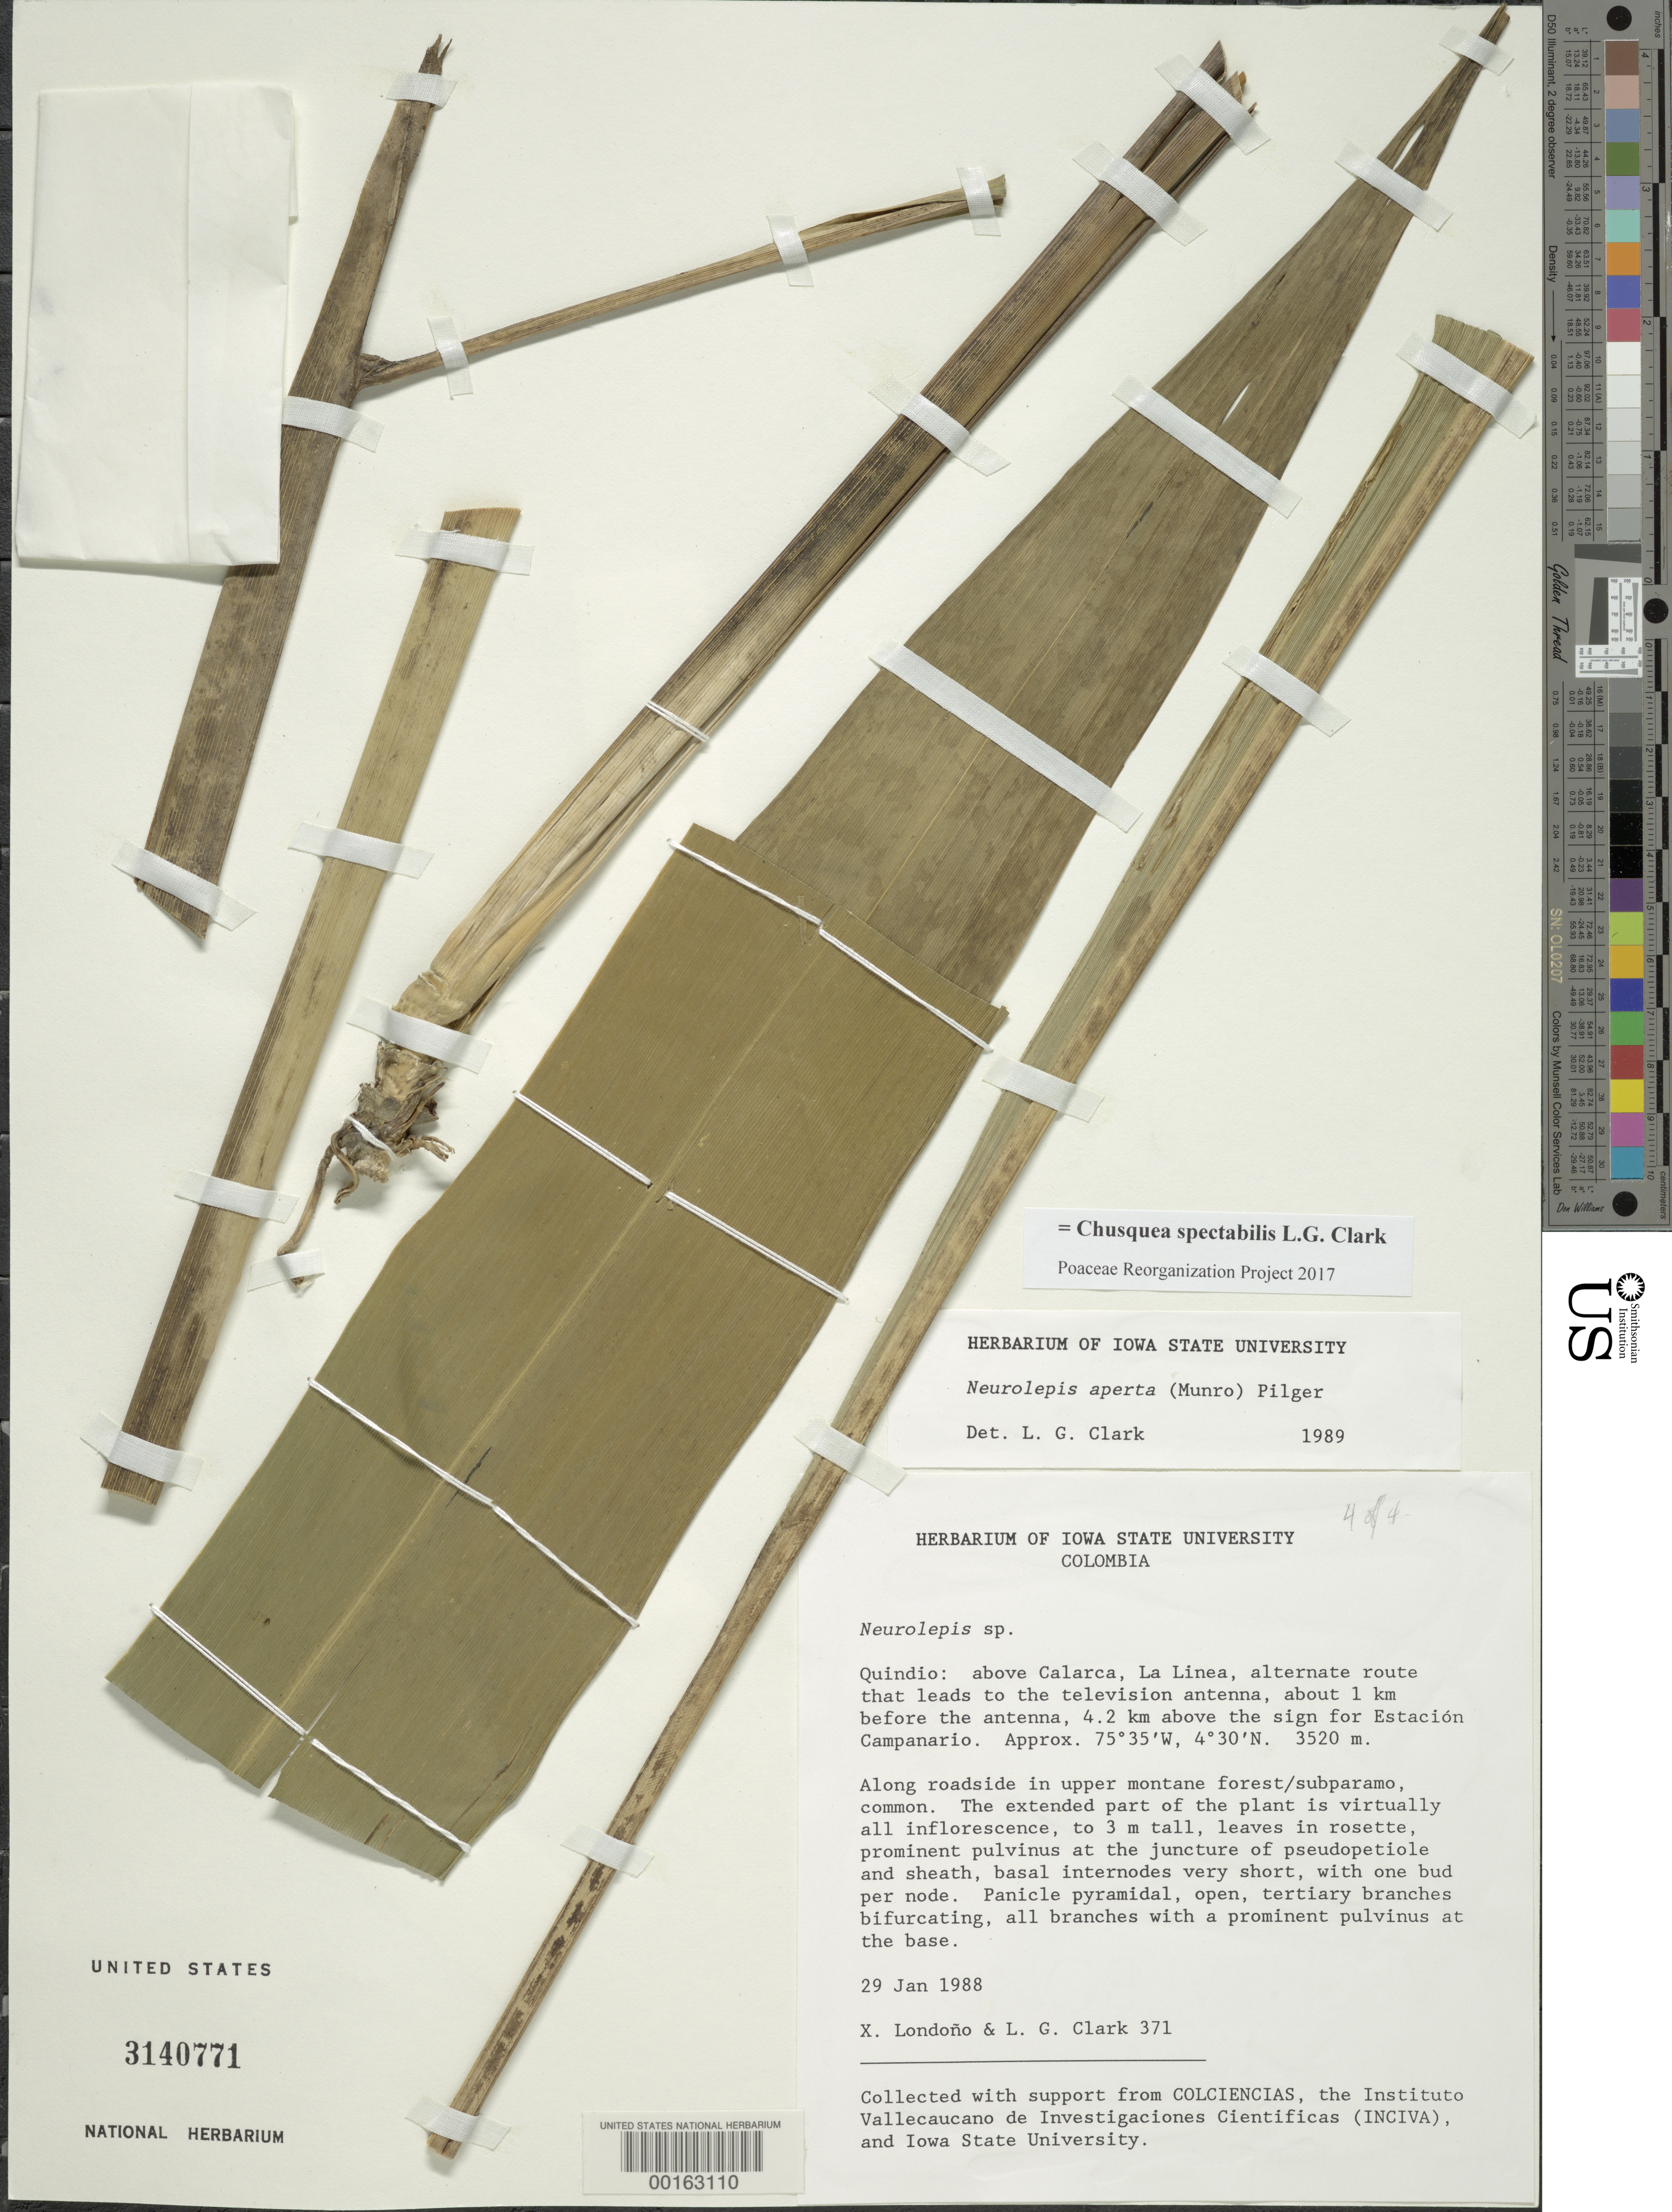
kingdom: Plantae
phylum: Tracheophyta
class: Liliopsida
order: Poales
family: Poaceae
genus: Chusquea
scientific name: Chusquea spectabilis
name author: L.G. Clark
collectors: X. Londoño & L. G. Clark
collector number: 371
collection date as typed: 29 Jan 1988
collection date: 1988-01-29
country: Colombia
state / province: Quindío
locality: Above Calarca, La Linea, alternate route that leads to the television antenna, 1 km before antenna, above sign for Estacion Campanario.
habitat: Along roadside in upper montane forest/subparamo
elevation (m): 3520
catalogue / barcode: US 3140771